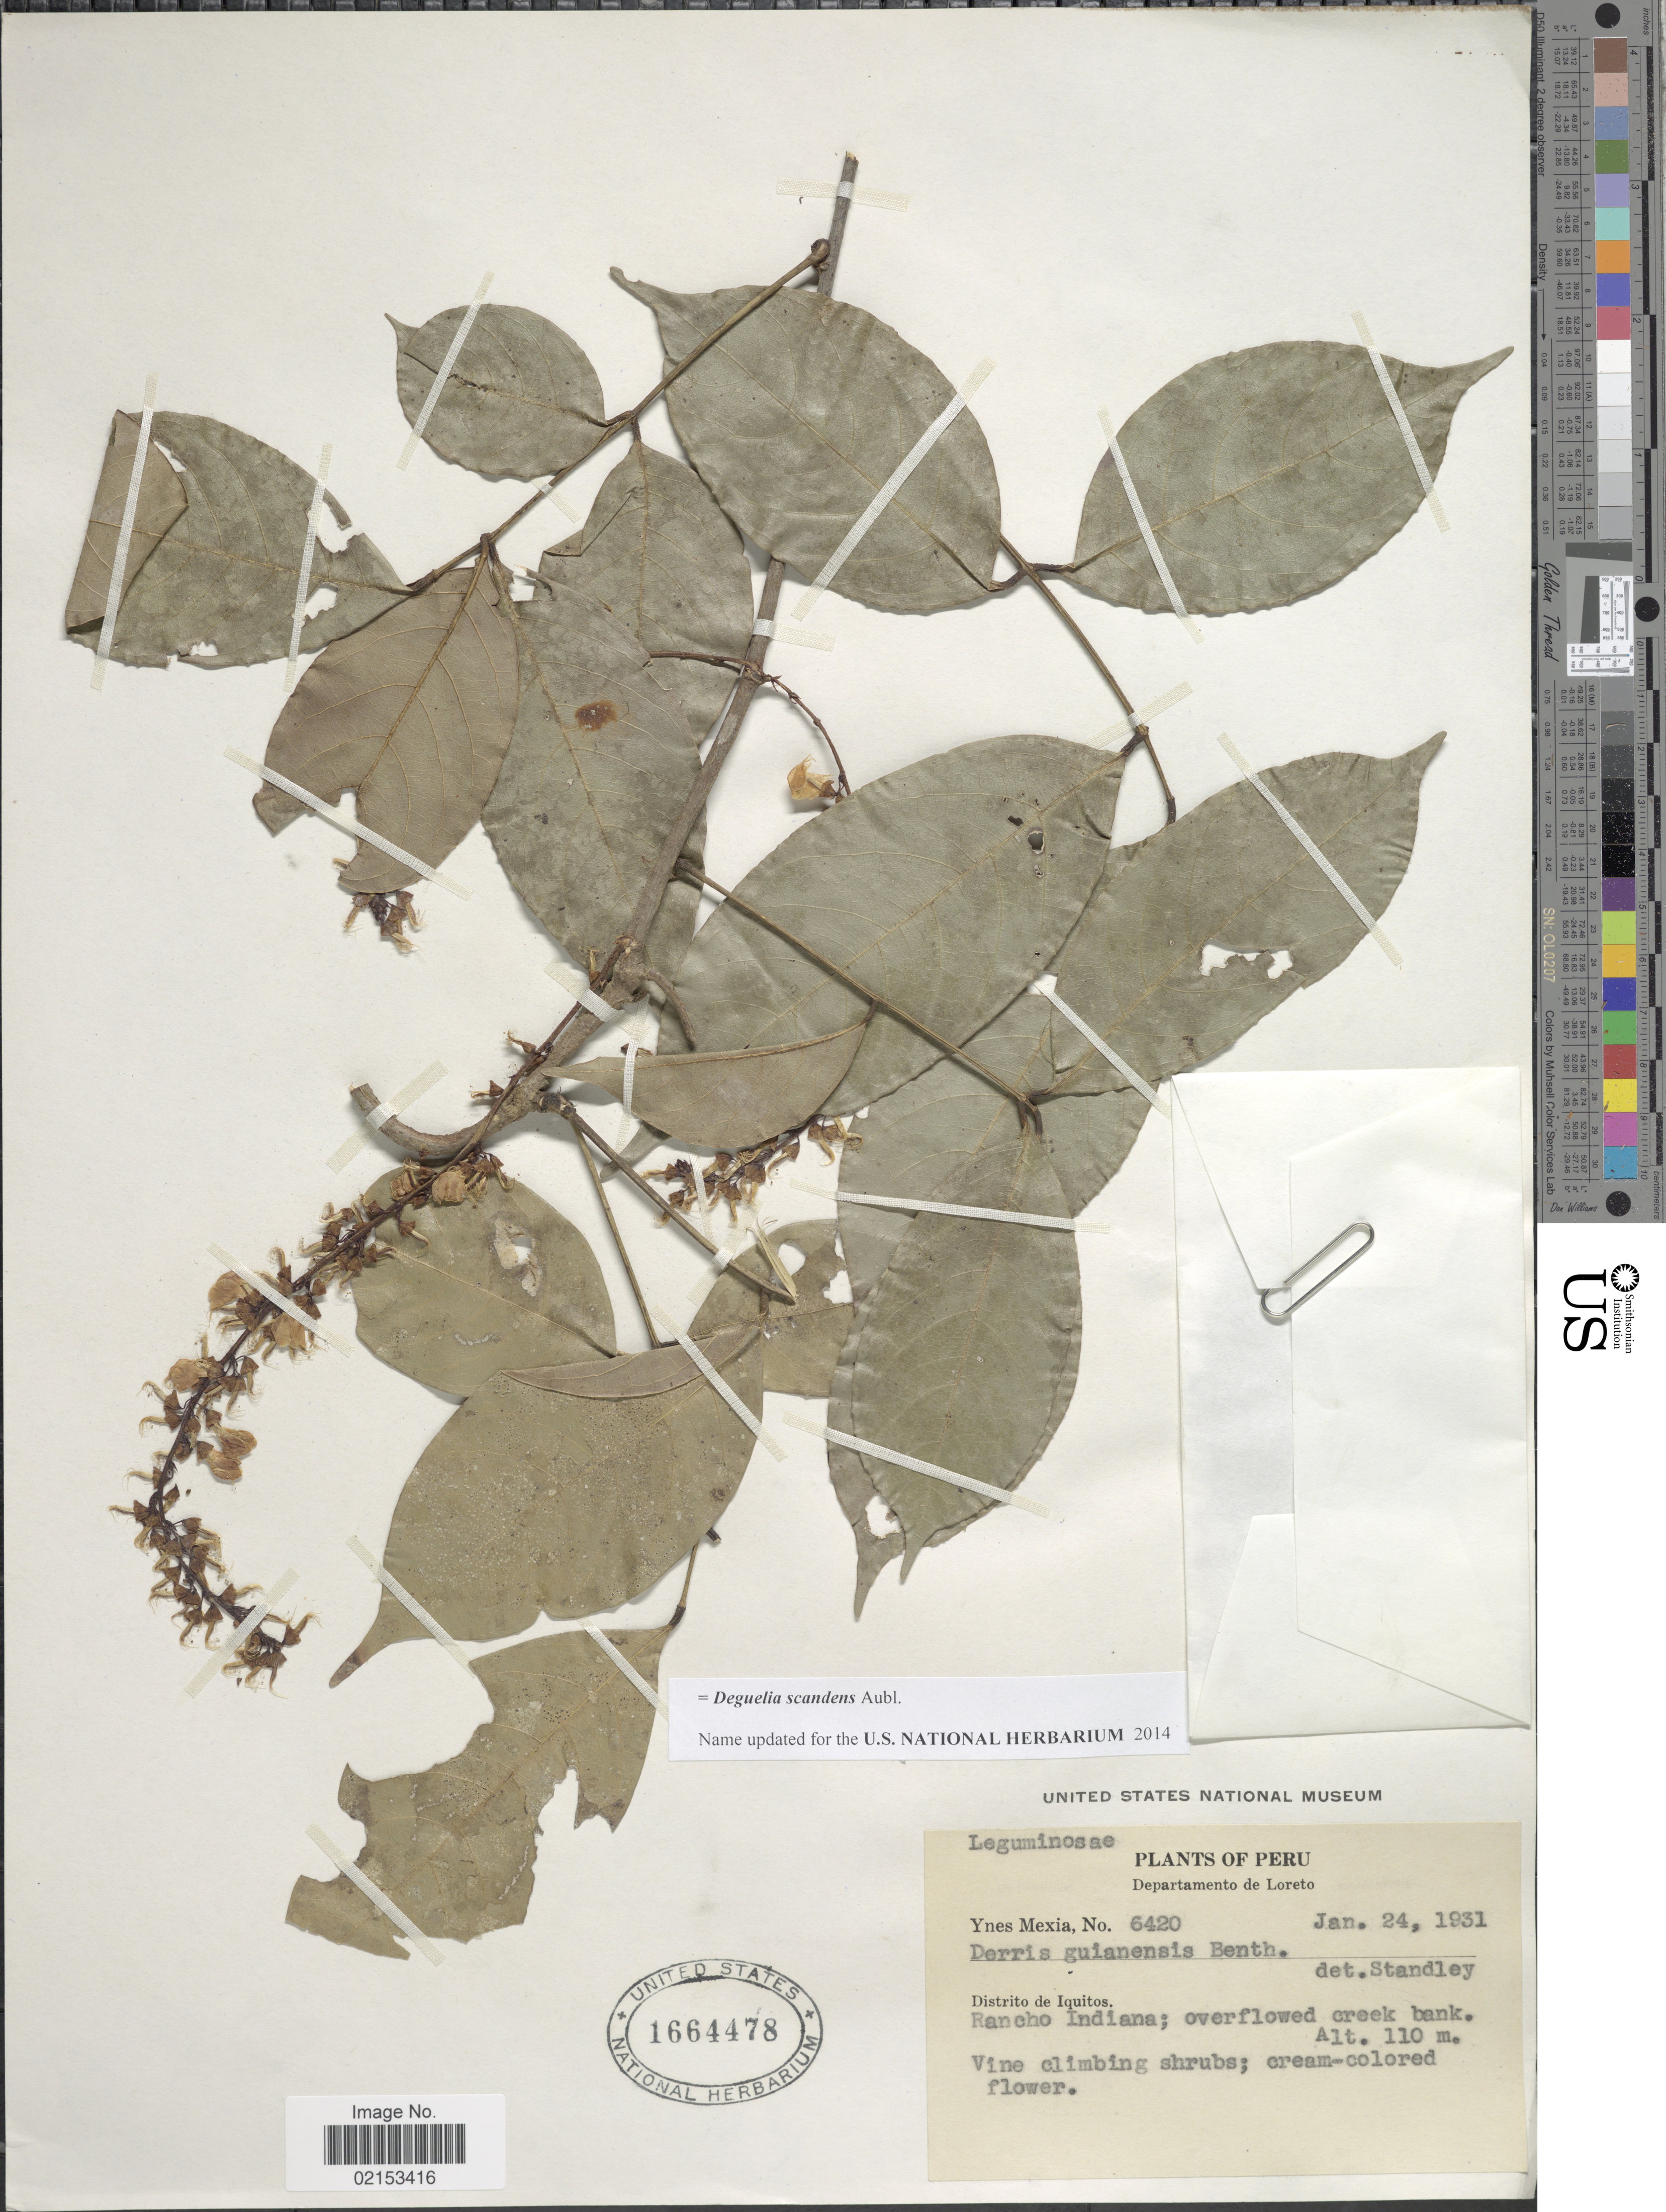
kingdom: Plantae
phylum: Tracheophyta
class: Magnoliopsida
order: Fabales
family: Fabaceae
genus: Deguelia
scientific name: Deguelia scandens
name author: Aubl.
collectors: Y. Mexia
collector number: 6420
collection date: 1931-01-24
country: Peru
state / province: Loreto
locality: Distrito de Iquitos, Rancho Indiana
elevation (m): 110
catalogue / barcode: US 1664478